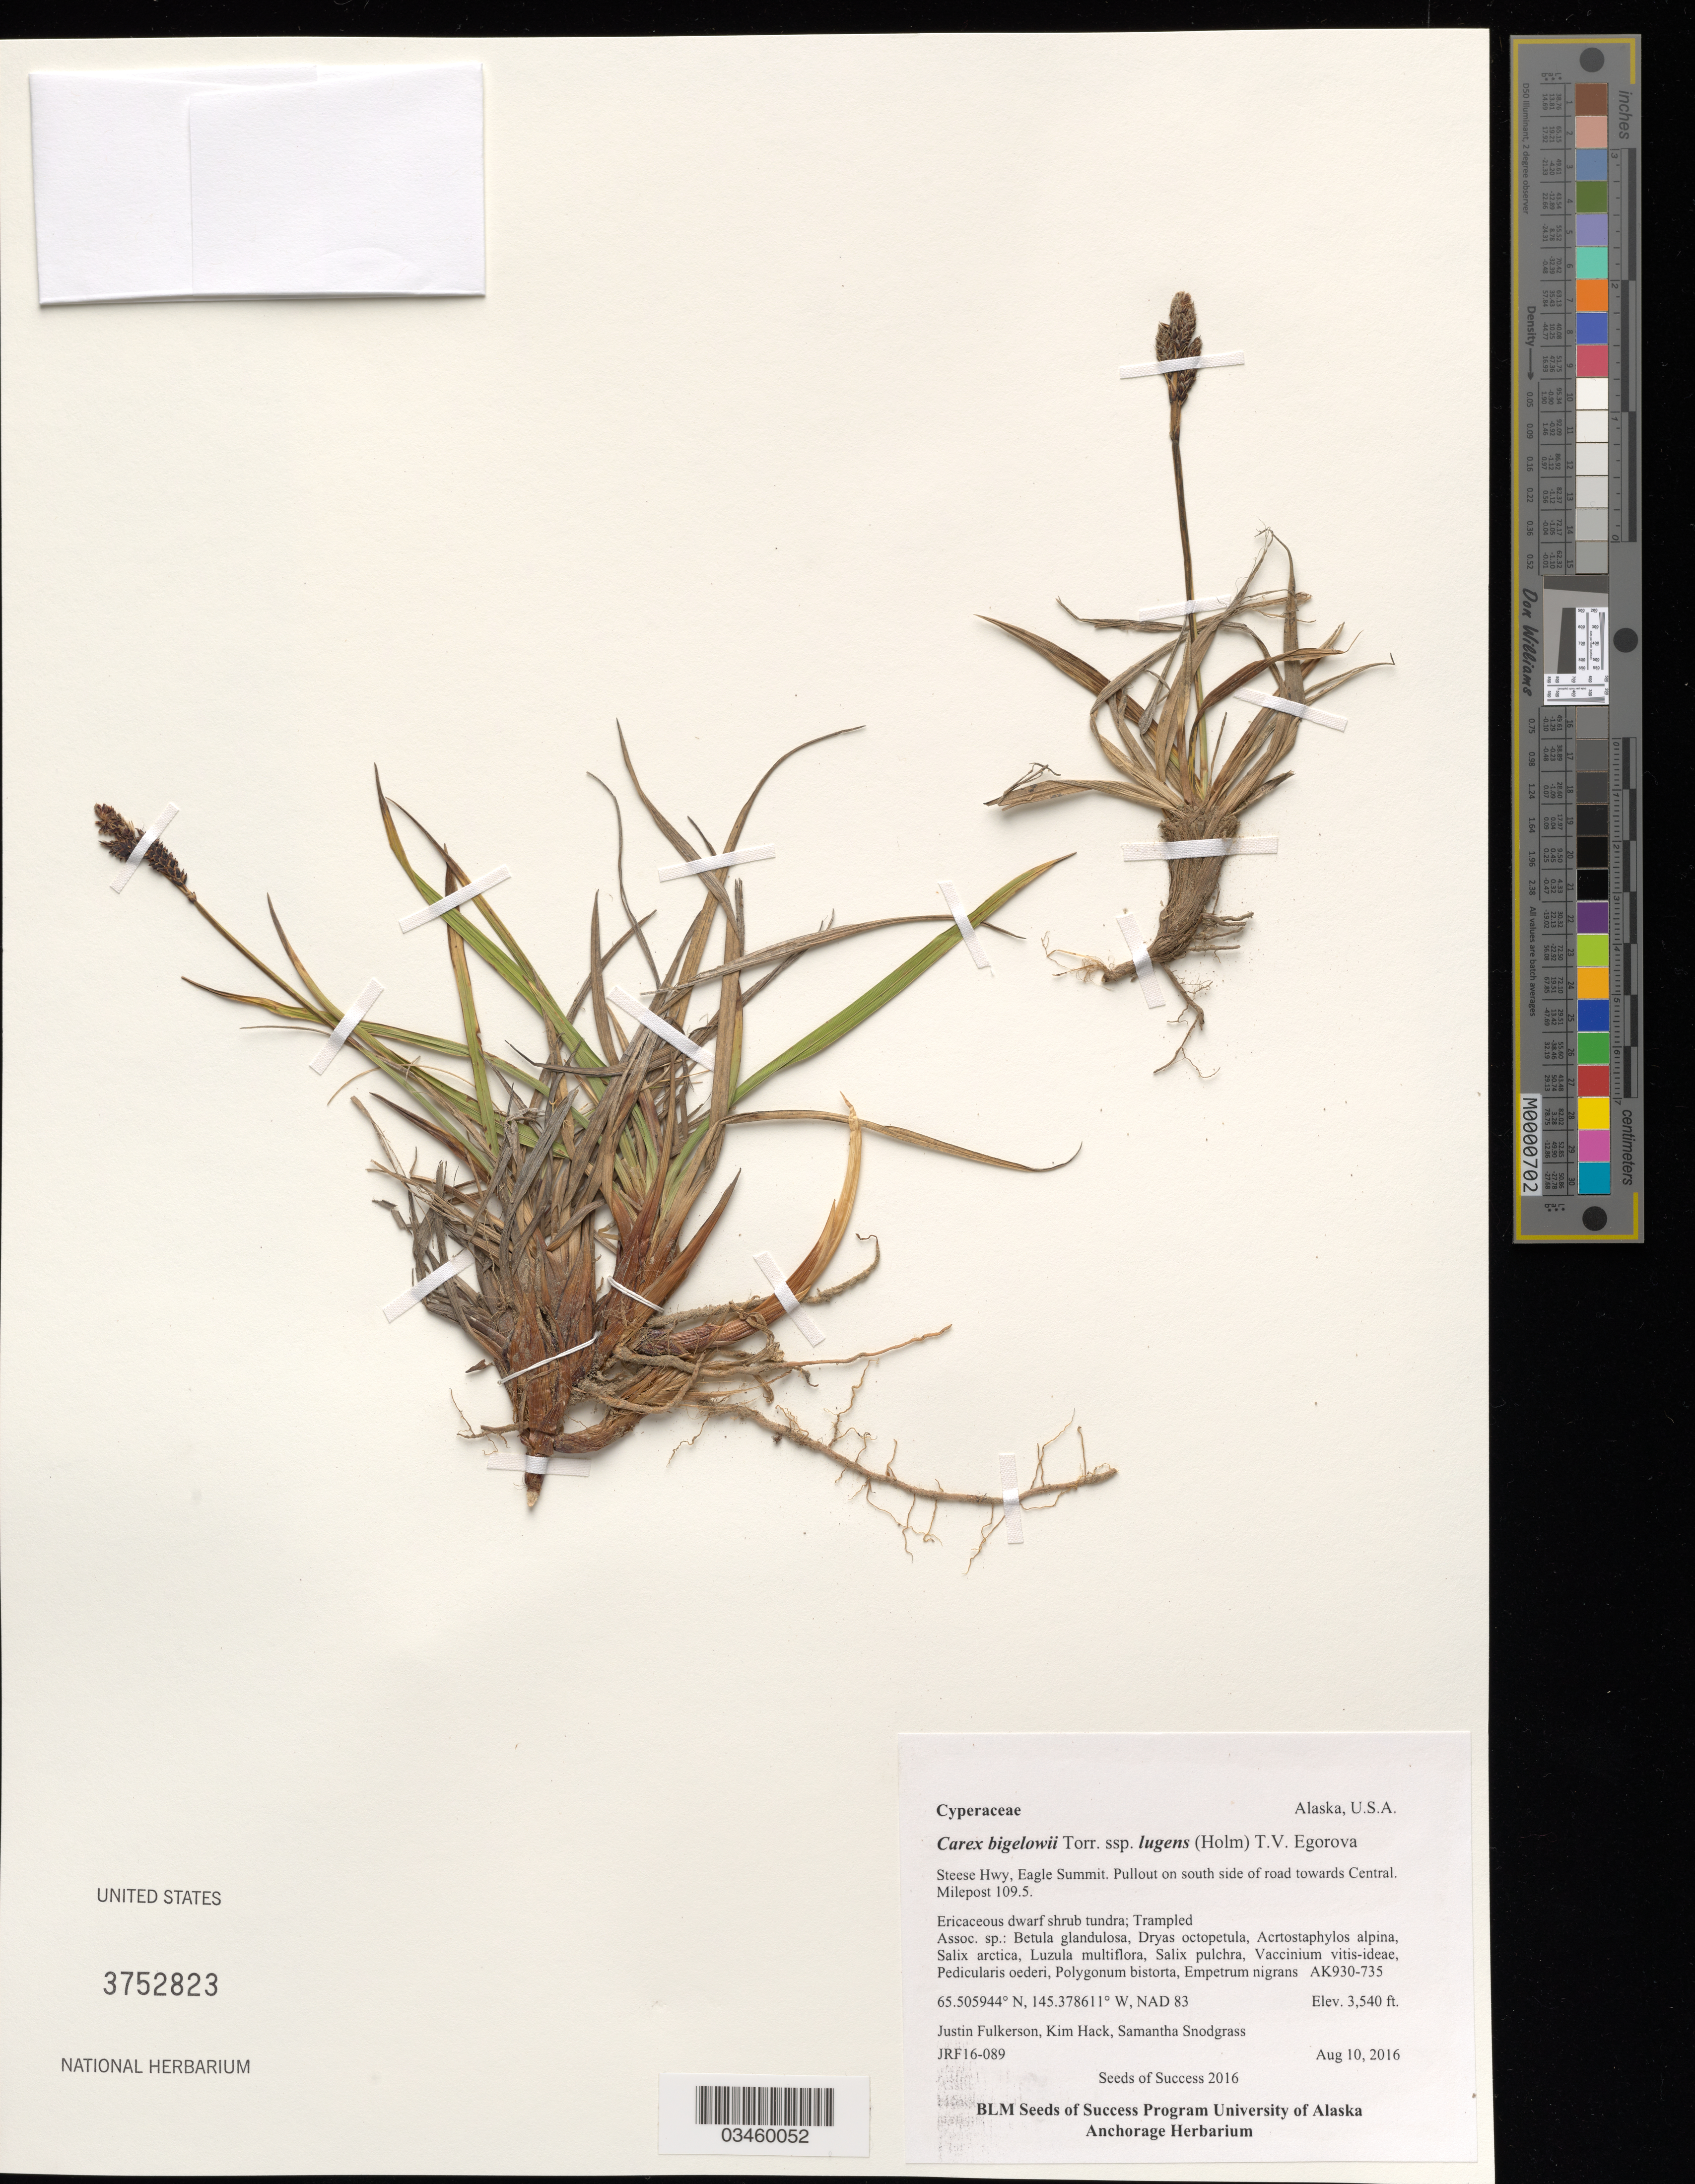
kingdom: Plantae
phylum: Tracheophyta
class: Liliopsida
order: Poales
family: Cyperaceae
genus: Carex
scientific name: Carex bigelowii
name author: Torr. ex Schwein.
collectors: J. Fulkerson, K. Hack & S. Snodgrass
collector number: AK930-735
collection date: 2016-08-10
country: United States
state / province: Alaska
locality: Steese Hwy, Eagle Summit. Pullout on south side of road towards Central. Milepost 109.5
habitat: Ericaceous dwarf shrub tundra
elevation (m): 1079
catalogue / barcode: US 3752823